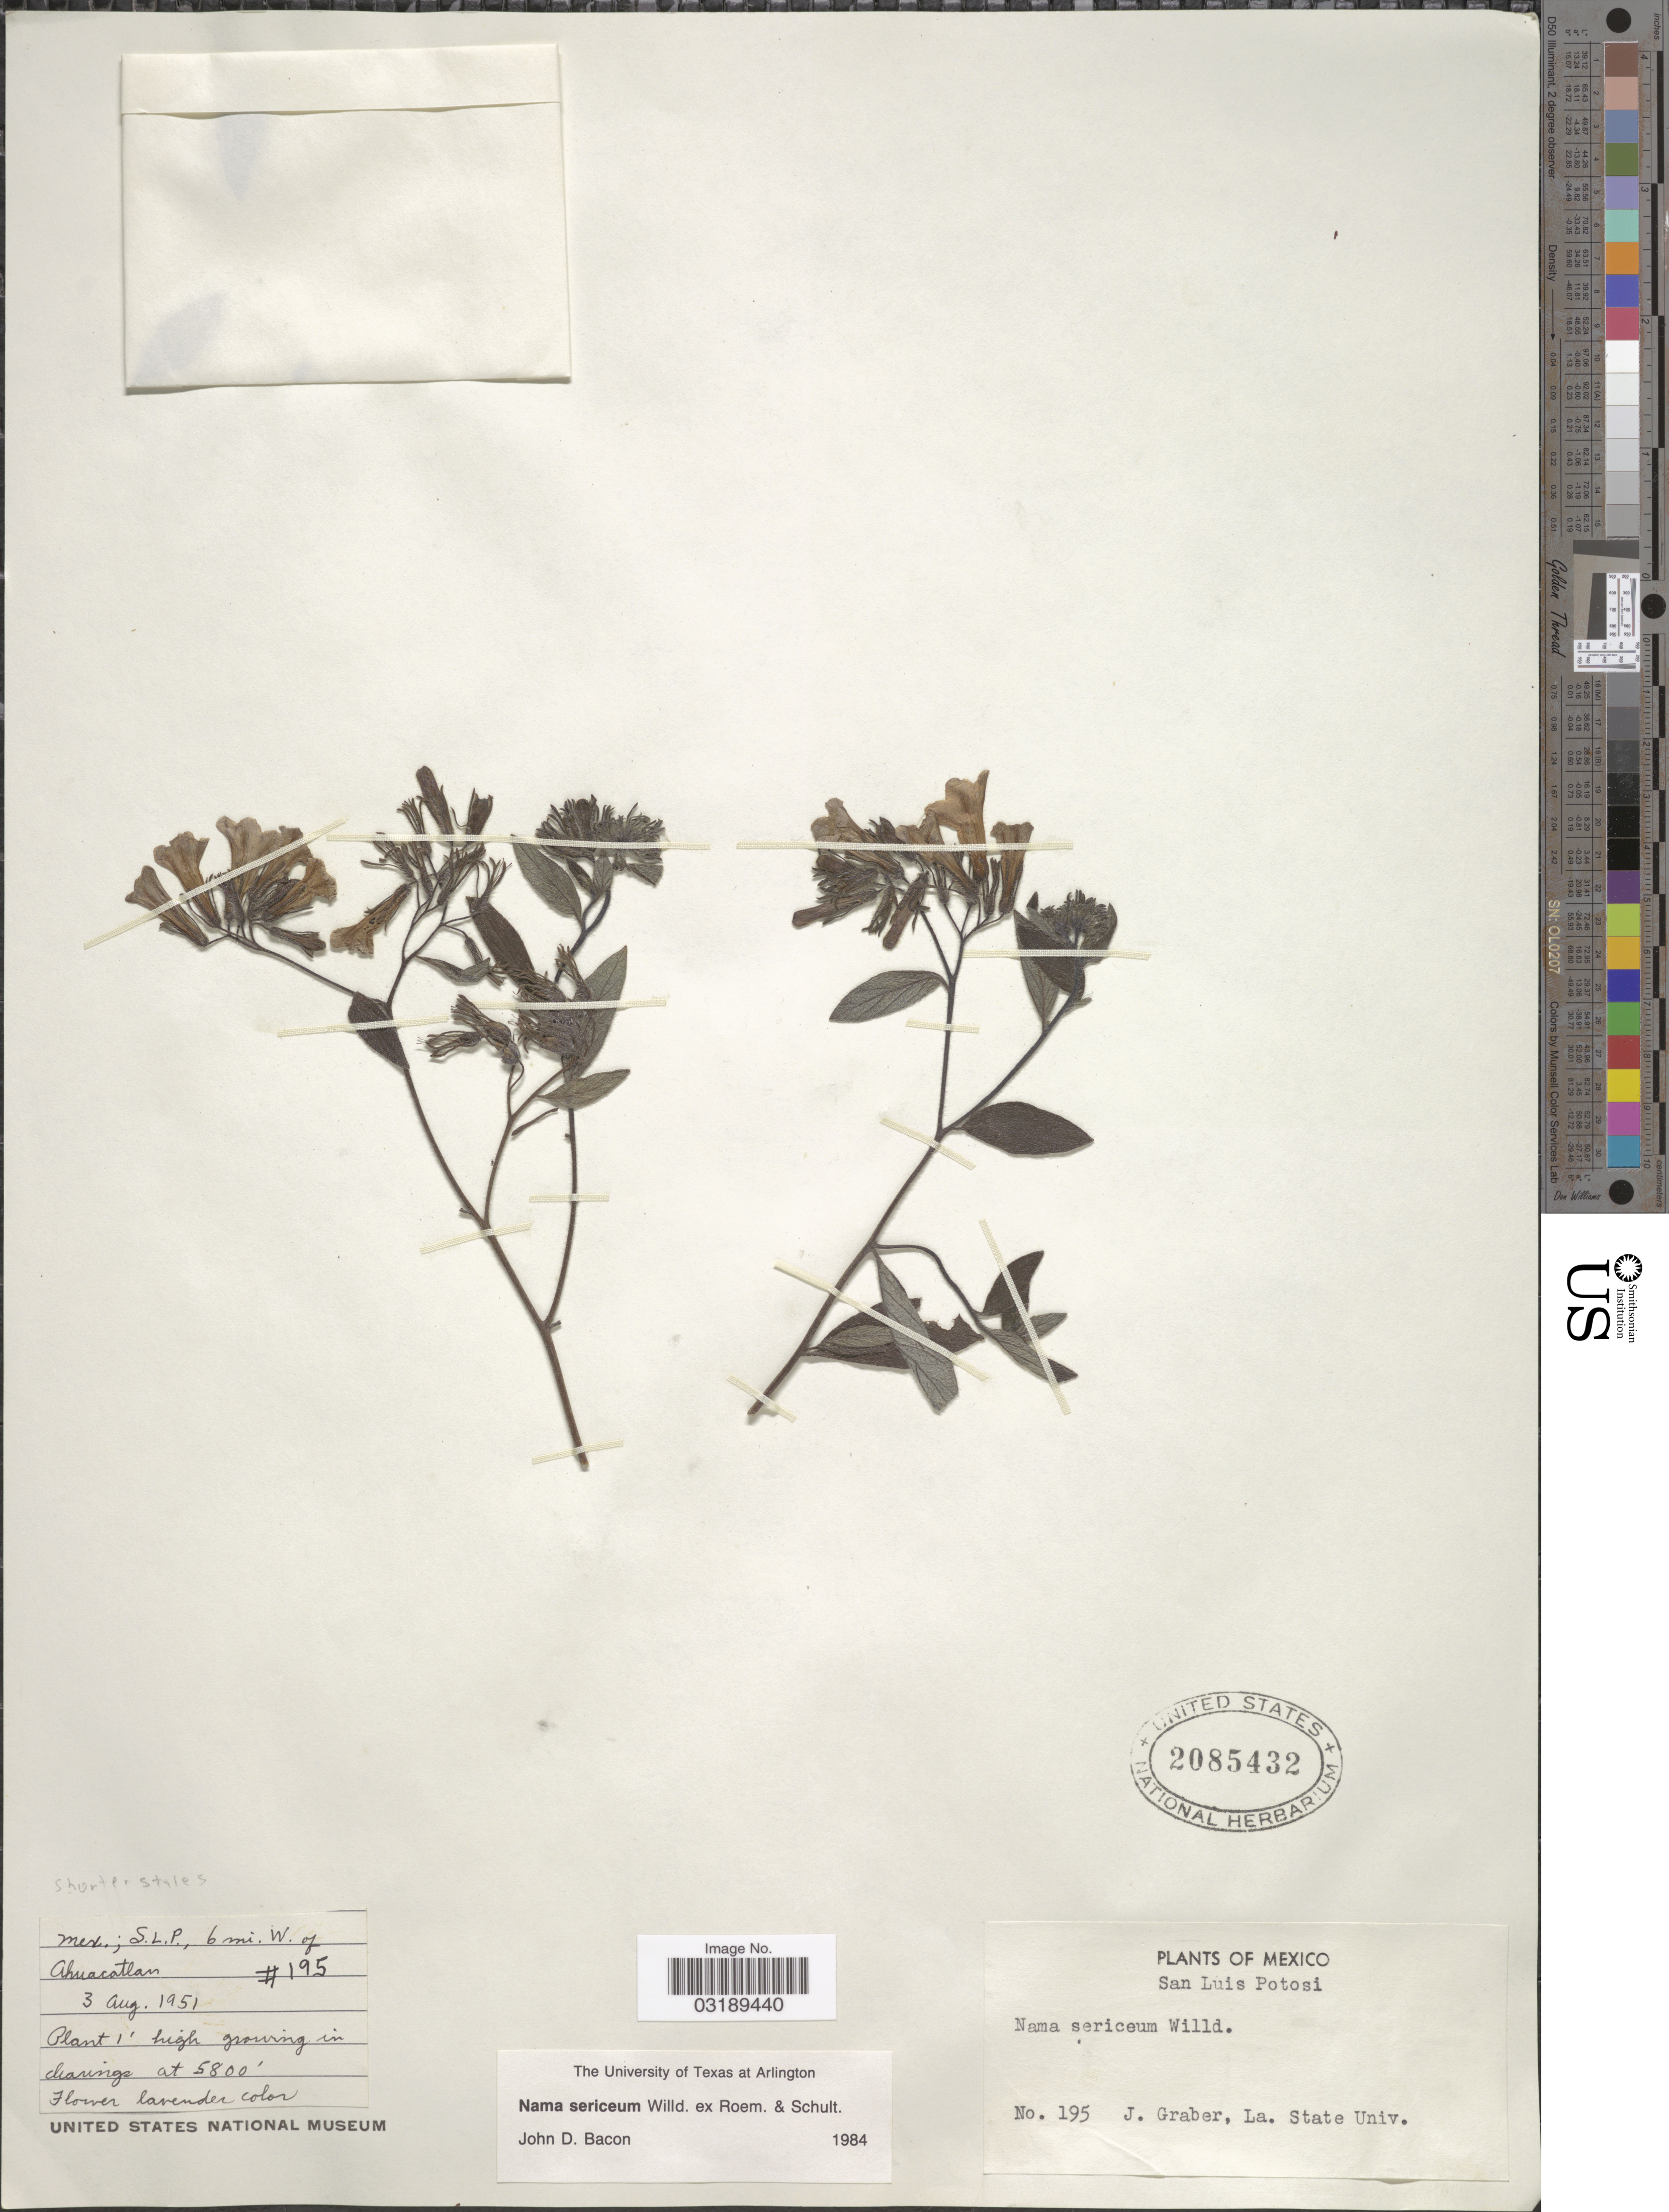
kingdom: Plantae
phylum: Tracheophyta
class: Magnoliopsida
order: Boraginales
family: Namaceae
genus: Nama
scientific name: Nama sericea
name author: Willd. ex Roem. & Schult.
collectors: J. Graber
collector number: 195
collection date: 1951-08-03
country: Mexico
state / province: San Luis Potosí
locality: S.L.P., 6 mi. W. of Ahuacatlan.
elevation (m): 1768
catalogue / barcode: US 2085432